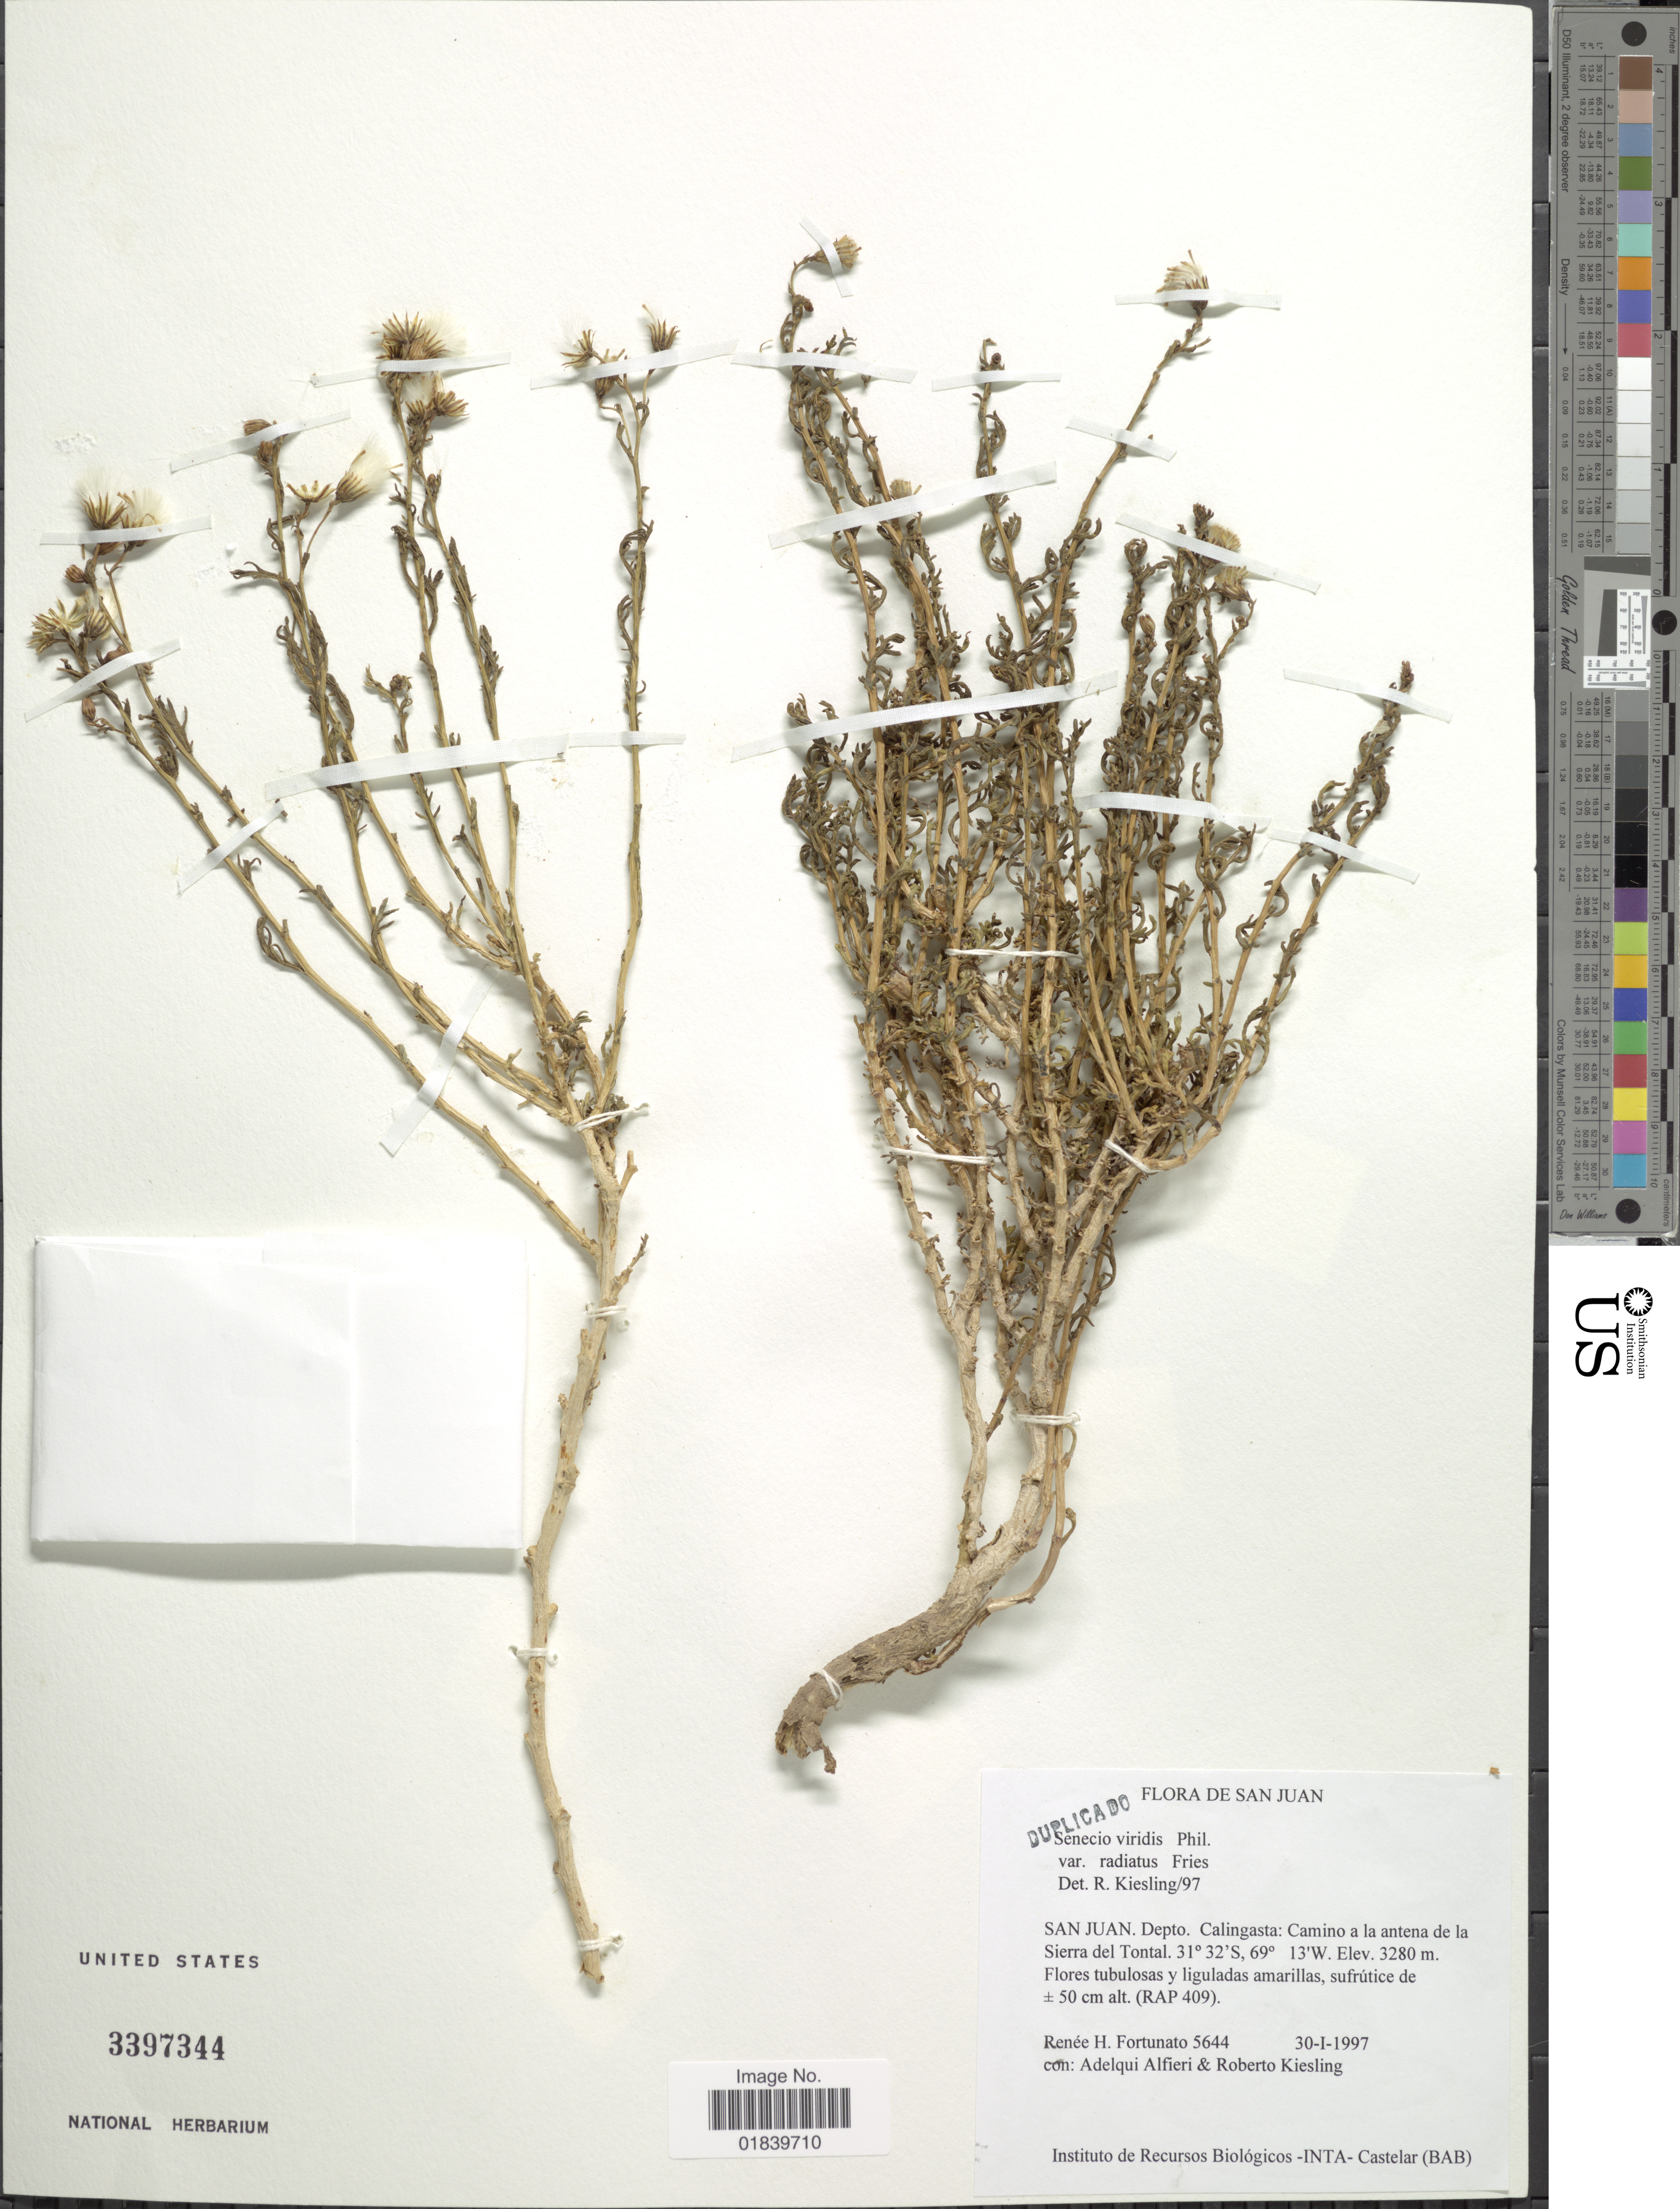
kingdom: Plantae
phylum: Tracheophyta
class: Magnoliopsida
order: Asterales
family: Asteraceae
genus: Senecio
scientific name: Senecio viridis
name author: Phil.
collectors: R. H. Fortunato, A. Alfieri & R. Kiesling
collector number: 5644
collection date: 1997-01-30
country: Argentina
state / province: San Juan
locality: San Juan. Depto, Calingasta: Camino a la antena de la Sierra del Tontal.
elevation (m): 3280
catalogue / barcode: US 3397344